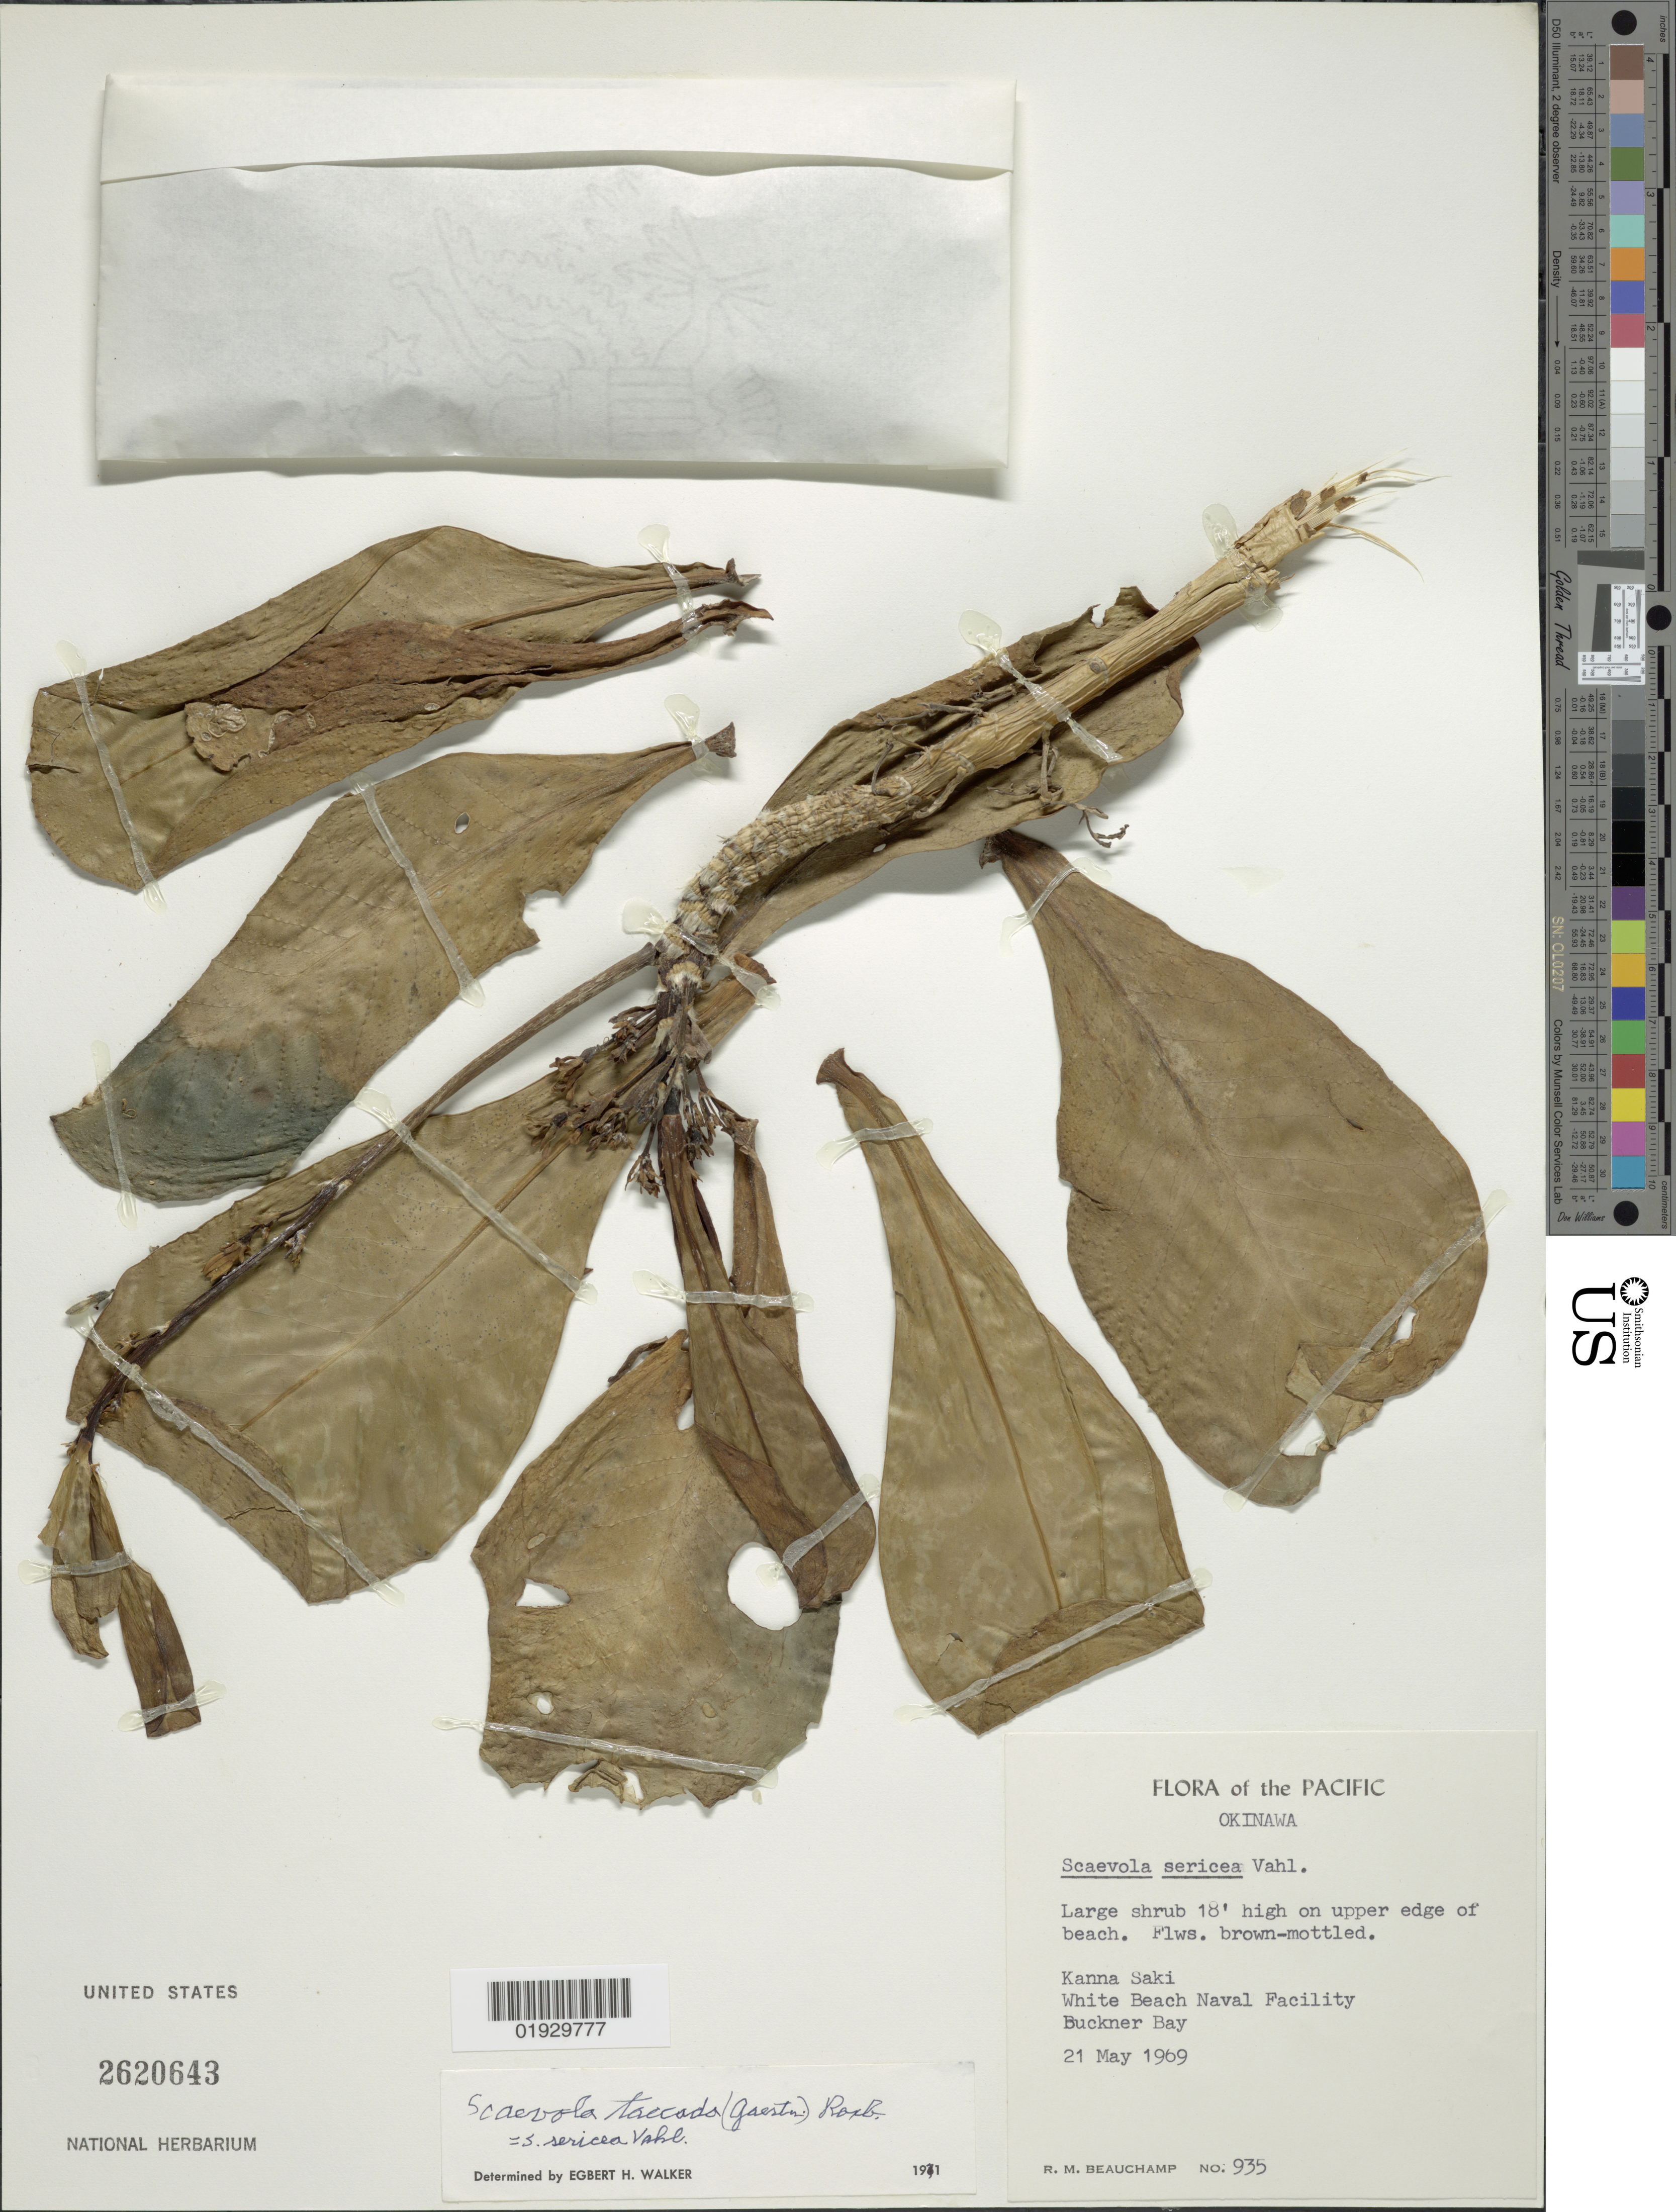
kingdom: Plantae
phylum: Tracheophyta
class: Magnoliopsida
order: Asterales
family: Goodeniaceae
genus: Scaevola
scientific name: Scaevola frutescens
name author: (Mill.) Krause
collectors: R. Beauchamp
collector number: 935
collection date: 1969-05-21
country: Japan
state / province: Okinawa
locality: Pacific. Okinawa. Kanna Saki. White Beach Naval Facility. Buckner Bay.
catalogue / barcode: US 2620643